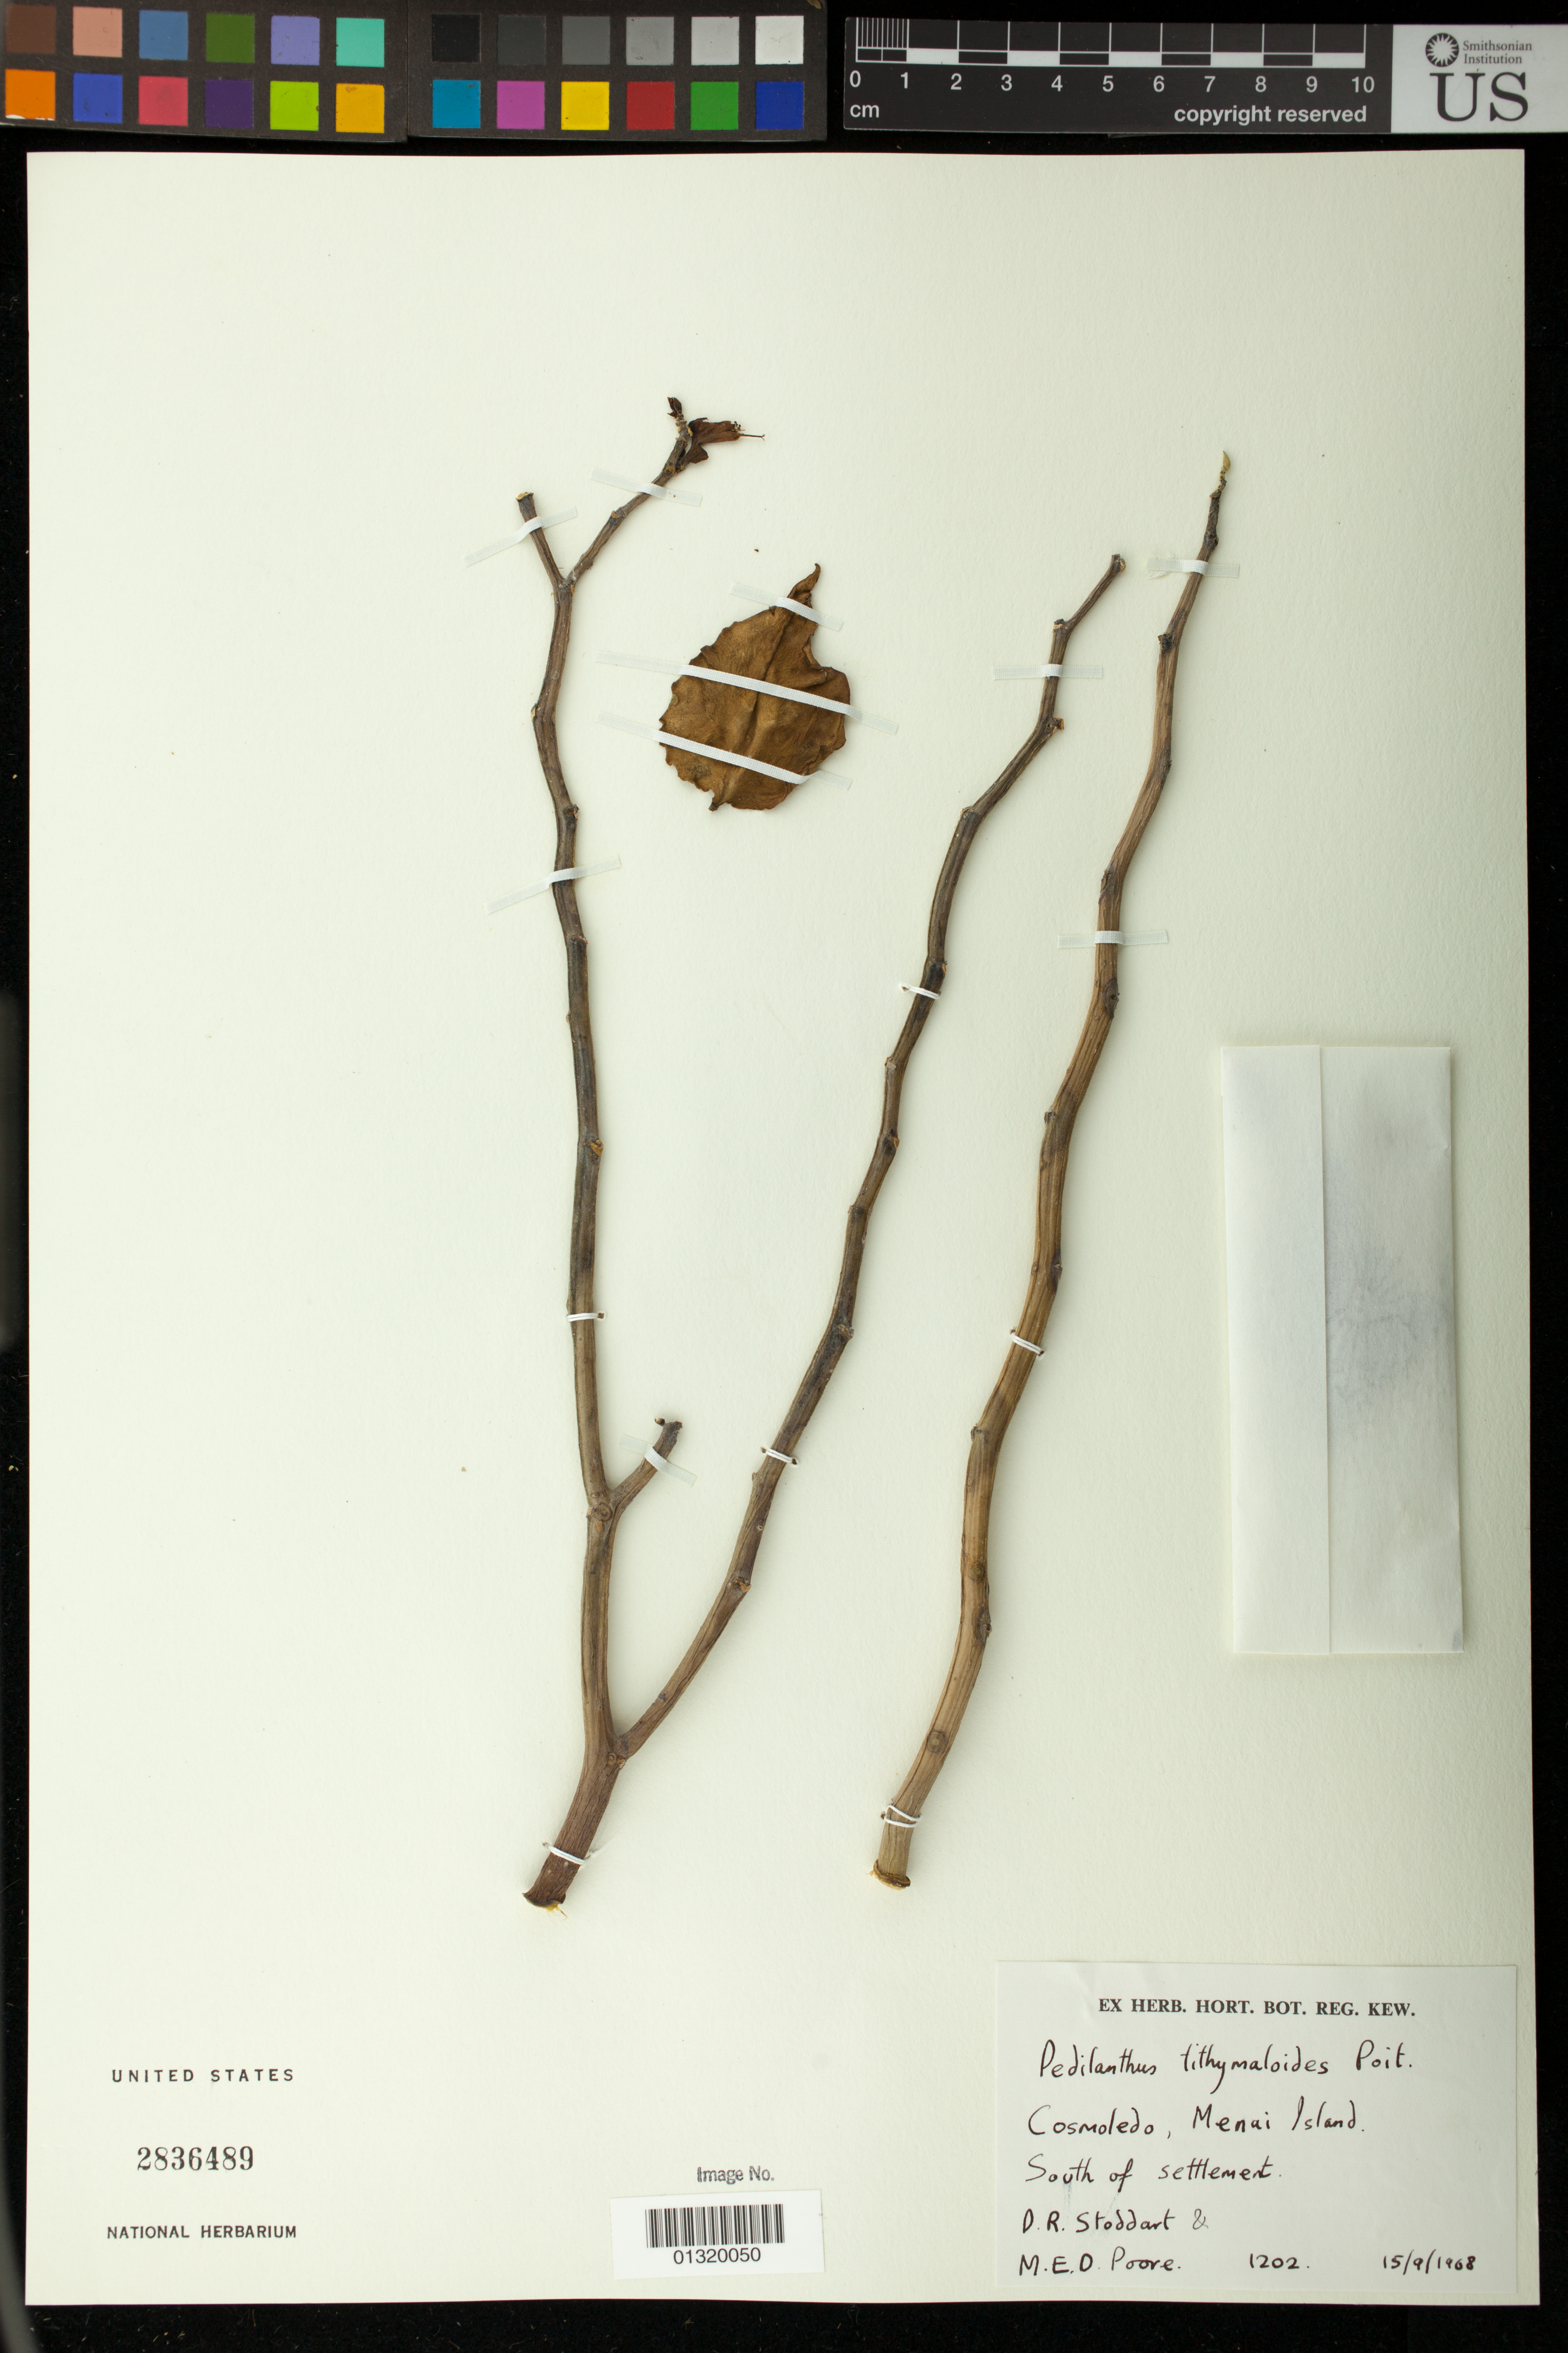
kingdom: Plantae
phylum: Tracheophyta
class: Magnoliopsida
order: Malpighiales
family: Euphorbiaceae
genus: Pedilanthus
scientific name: Pedilanthus tithymaloides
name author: (L.) Poit.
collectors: D. Stoddard & M. E. D. Poore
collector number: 1202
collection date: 1968-09-15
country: Seychelles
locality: Cosmoledo, Menai Island. South of settlement.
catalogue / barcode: US 2836489